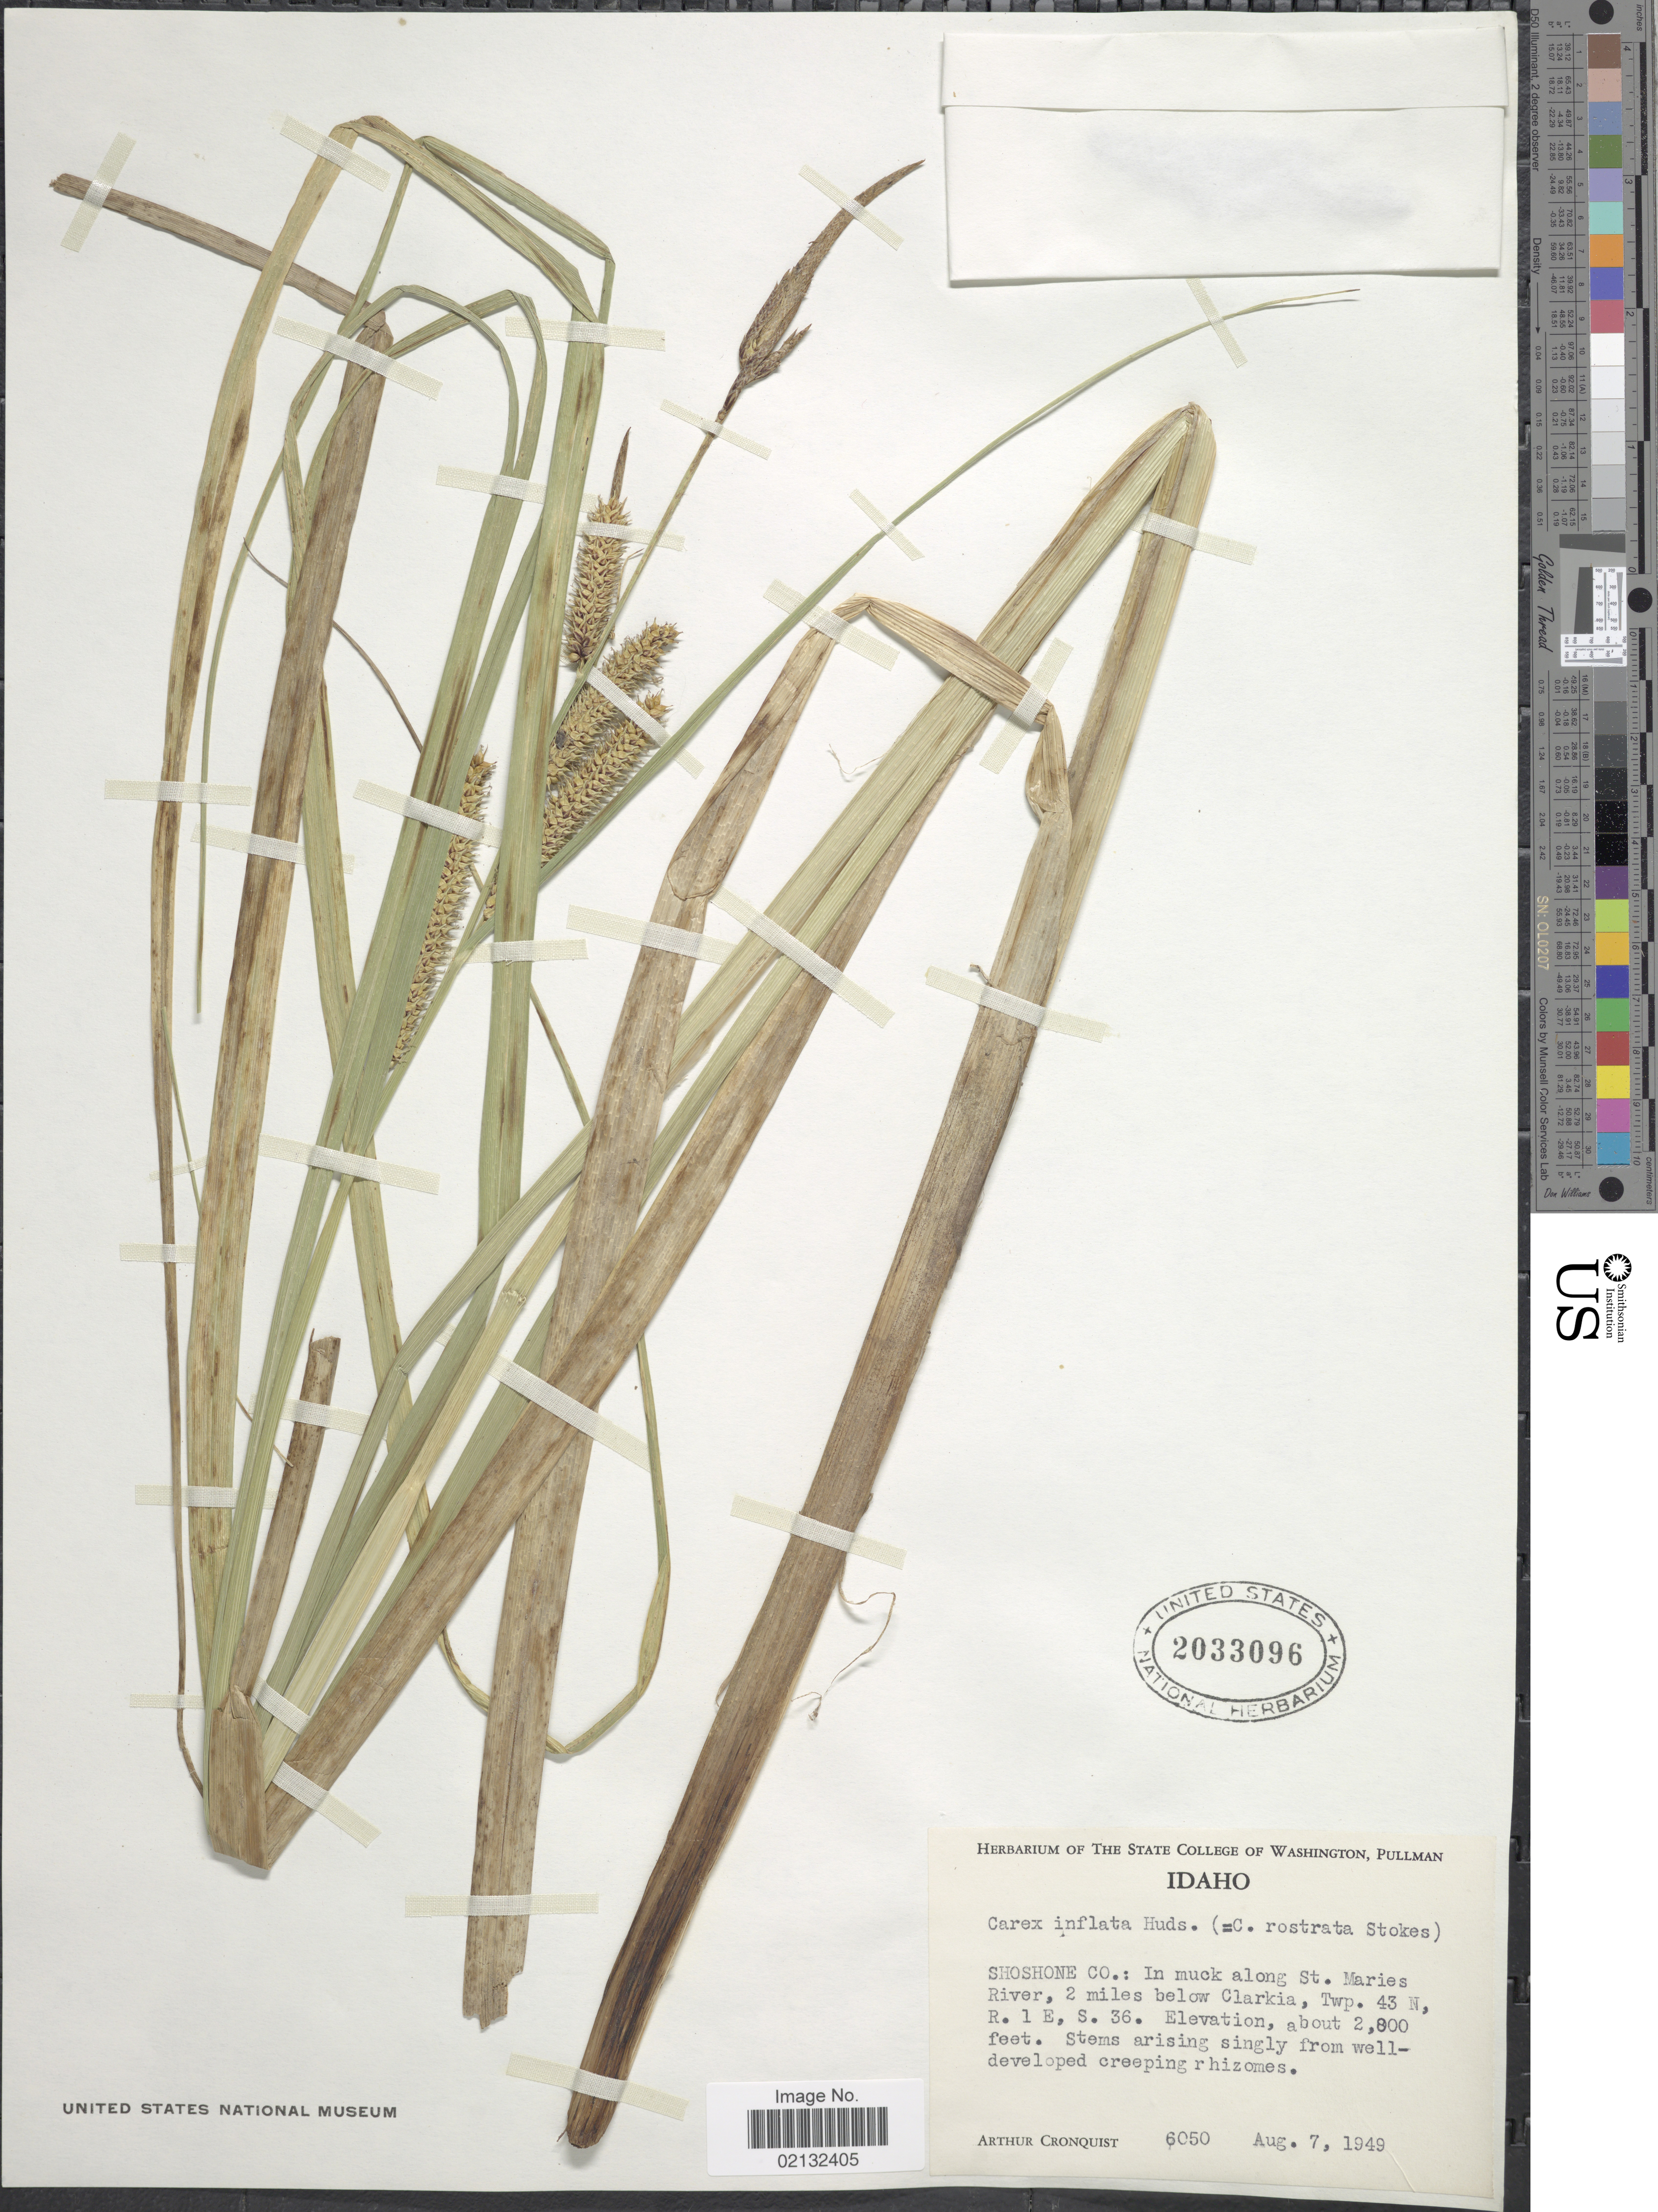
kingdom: Plantae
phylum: Tracheophyta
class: Liliopsida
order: Poales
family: Cyperaceae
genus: Carex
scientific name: Carex rostrata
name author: Stokes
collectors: A. J. Cronquist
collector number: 6050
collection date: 1949-08-07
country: United States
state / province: Idaho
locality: Shoshone Co.: in muck along St. Maries River, 2 miles below Clarkia, Twp. 43N, R.1E, S. 36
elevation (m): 610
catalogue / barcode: US 2033096